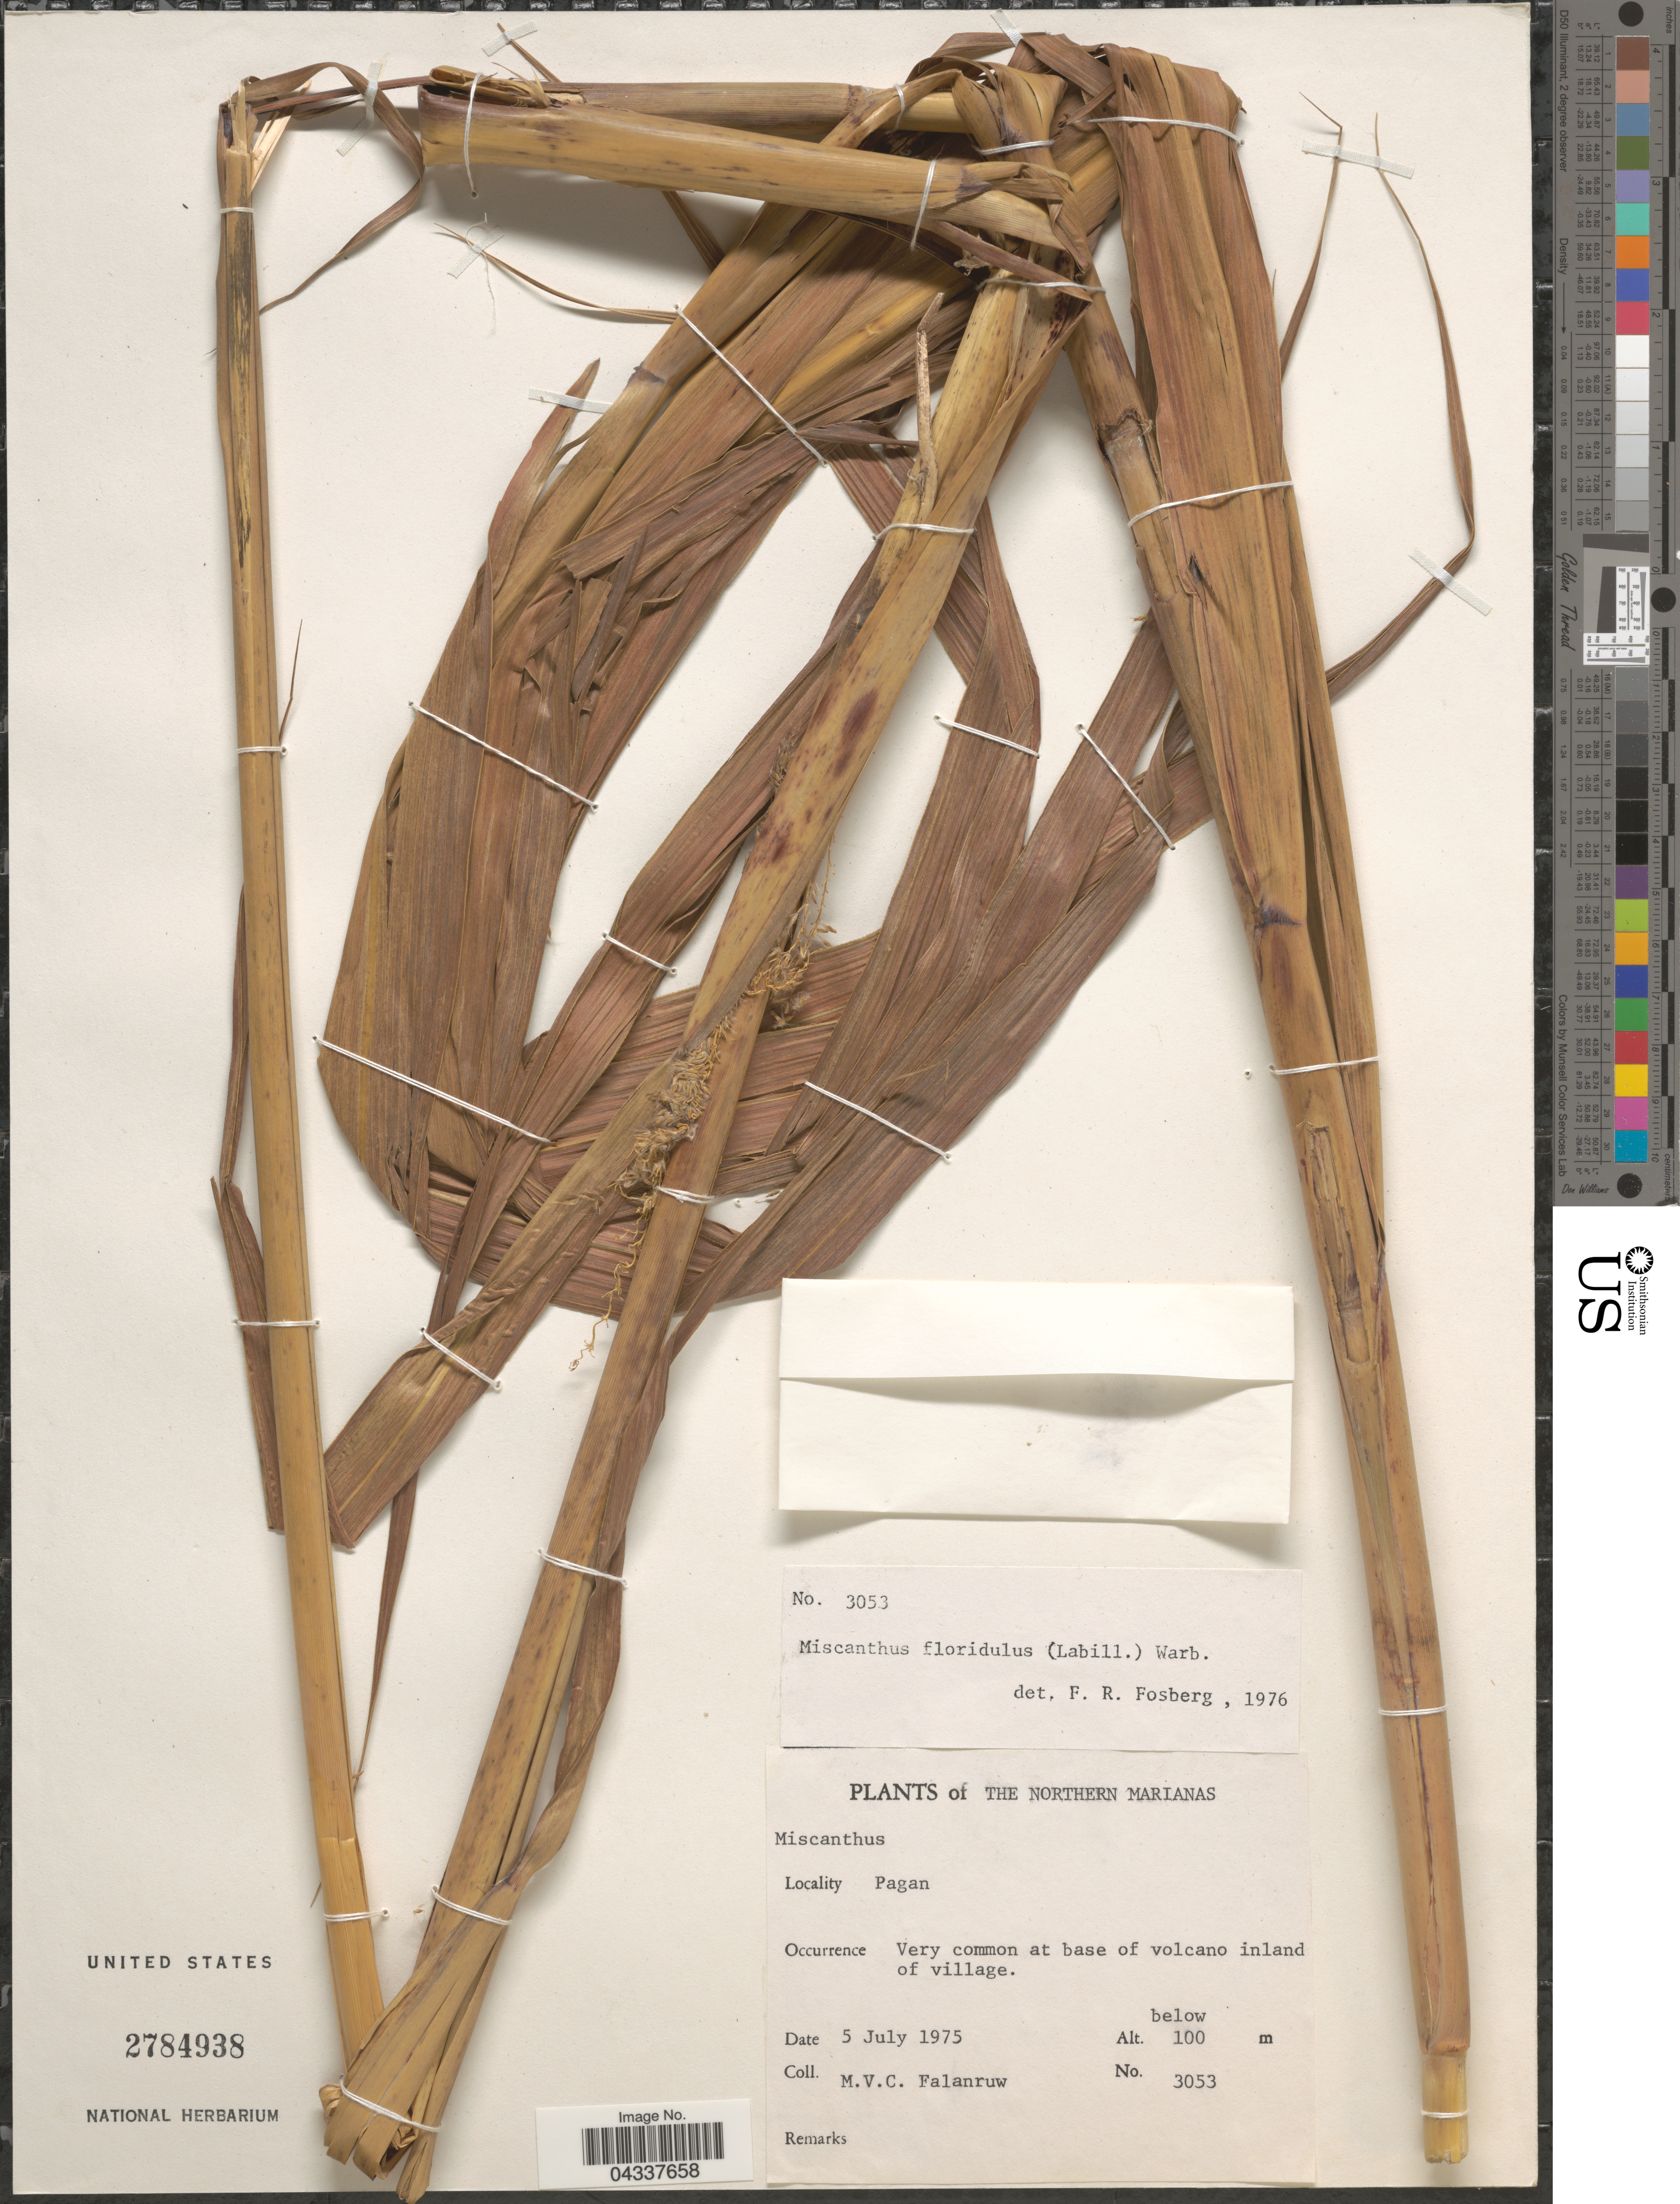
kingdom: Plantae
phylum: Tracheophyta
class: Liliopsida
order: Poales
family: Poaceae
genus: Miscanthus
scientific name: Miscanthus floridulus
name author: (Labill.) Warb.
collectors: M. V. Falanruw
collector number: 3053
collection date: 1975-07-05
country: Northern Mariana Islands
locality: Pagan. Northern Marianas.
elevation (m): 100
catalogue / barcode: US 2784938